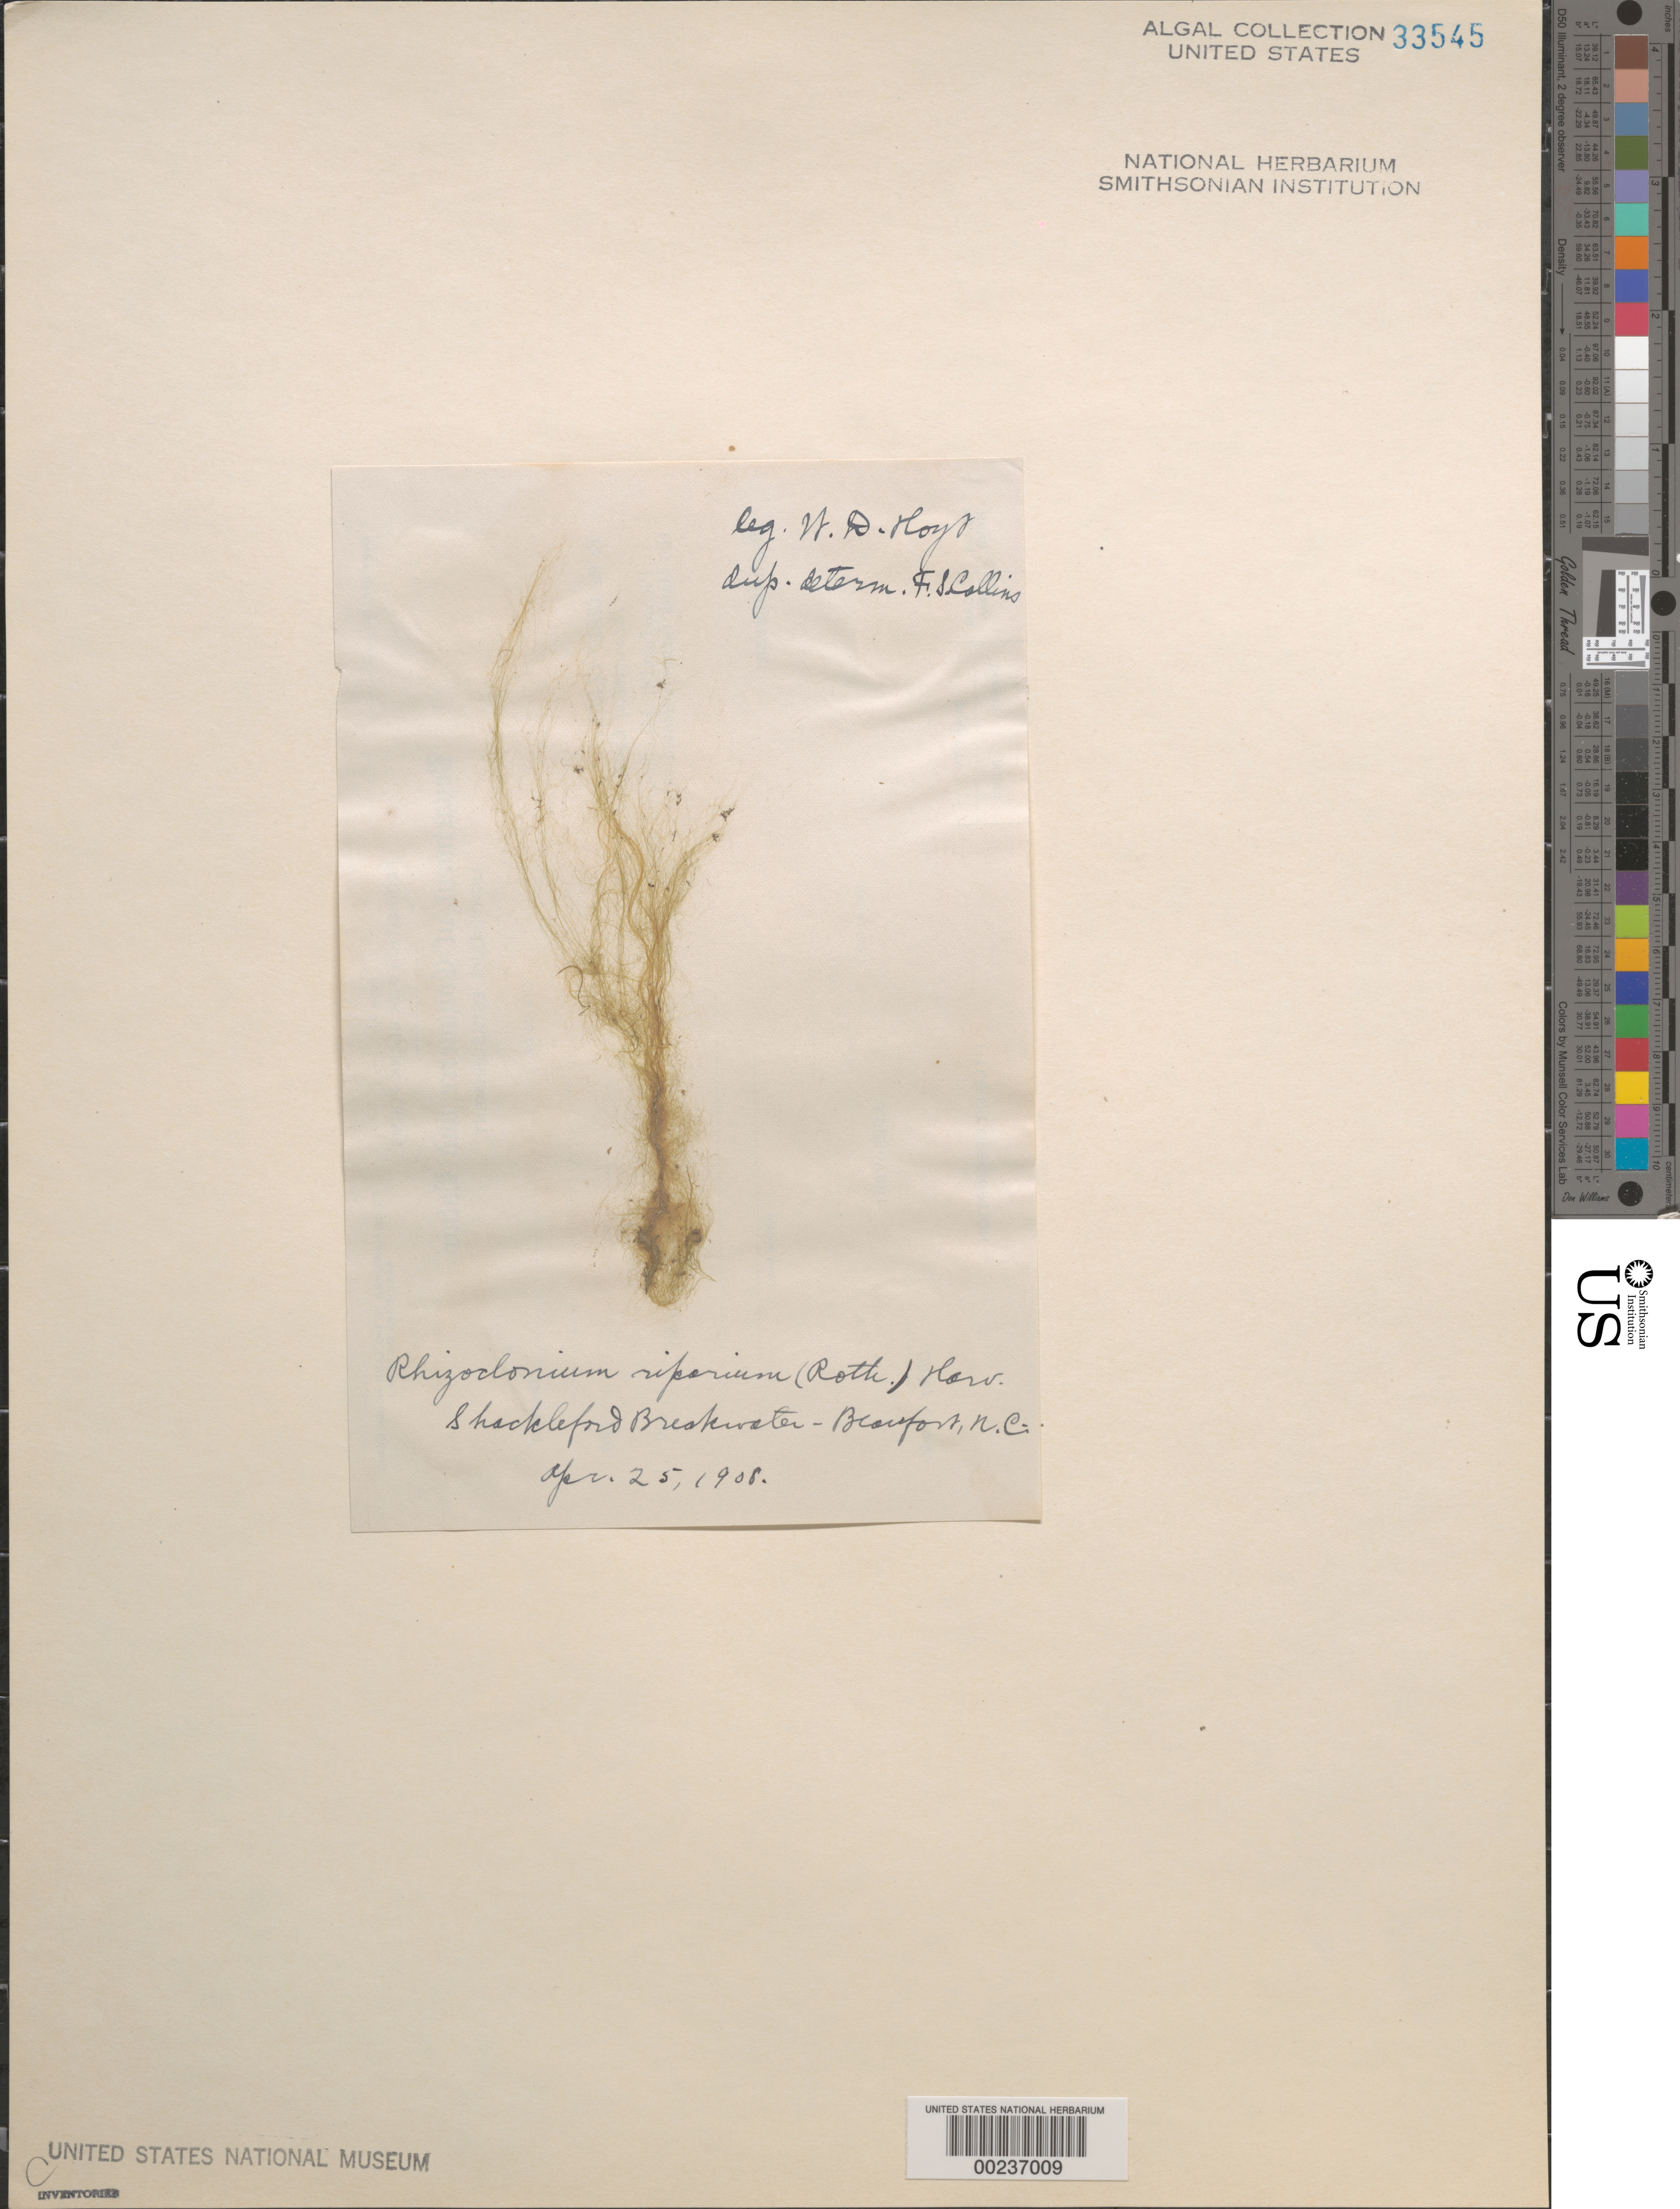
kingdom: Plantae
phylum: Chlorophyta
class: Ulvophyceae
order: Cladophorales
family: Cladophoraceae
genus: Rhizoclonium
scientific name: Rhizoclonium riparium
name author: (Roth) Harv.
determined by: Collins, Frank S.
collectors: W. D. Hoyt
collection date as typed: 25 Apr 1908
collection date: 1908-04-25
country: United States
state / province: North Carolina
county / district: Carteret County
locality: Beaufort, Shackleford breakwater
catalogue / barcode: US 33545